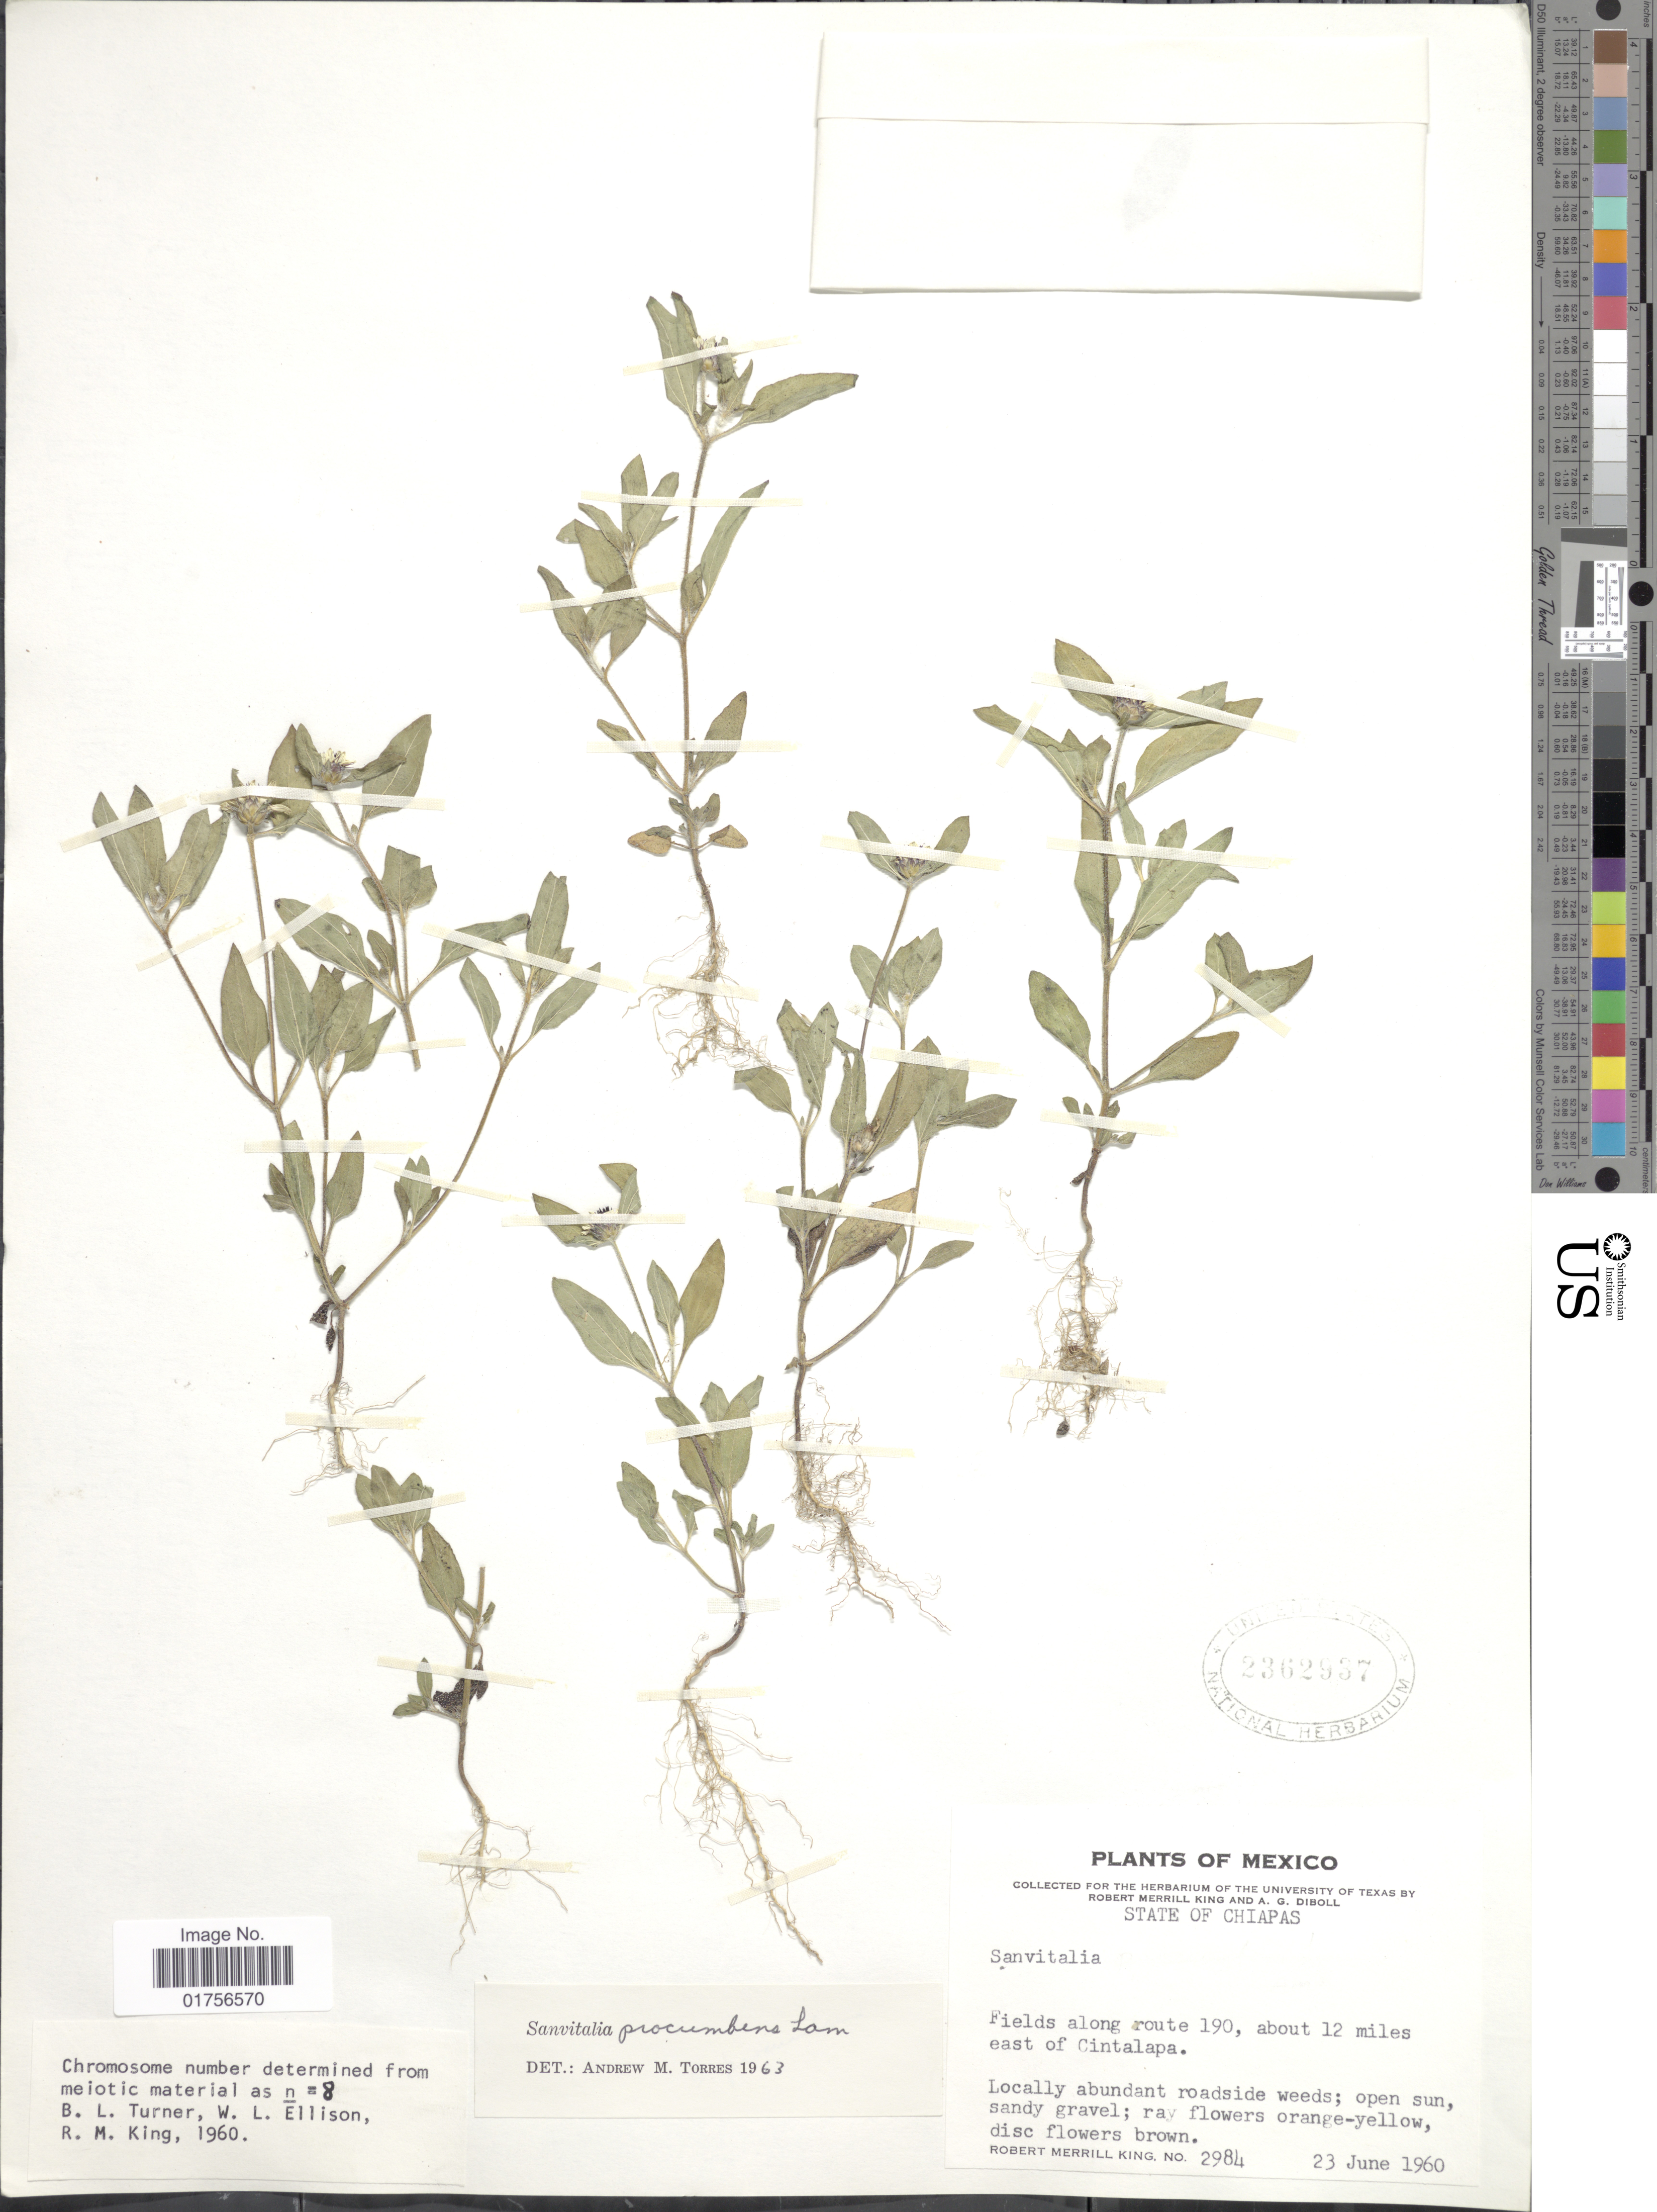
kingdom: Plantae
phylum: Tracheophyta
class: Magnoliopsida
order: Asterales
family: Asteraceae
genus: Sanvitalia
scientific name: Sanvitalia procumbens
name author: Lam.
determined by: Skibicki, Samuel V.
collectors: R. M. King & A. Diboll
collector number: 2984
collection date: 1960-06-23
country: Mexico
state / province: Chiapas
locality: State of Chiapas, Fields along route 190, about 12 miles east of Cintalapa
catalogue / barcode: US 2362937